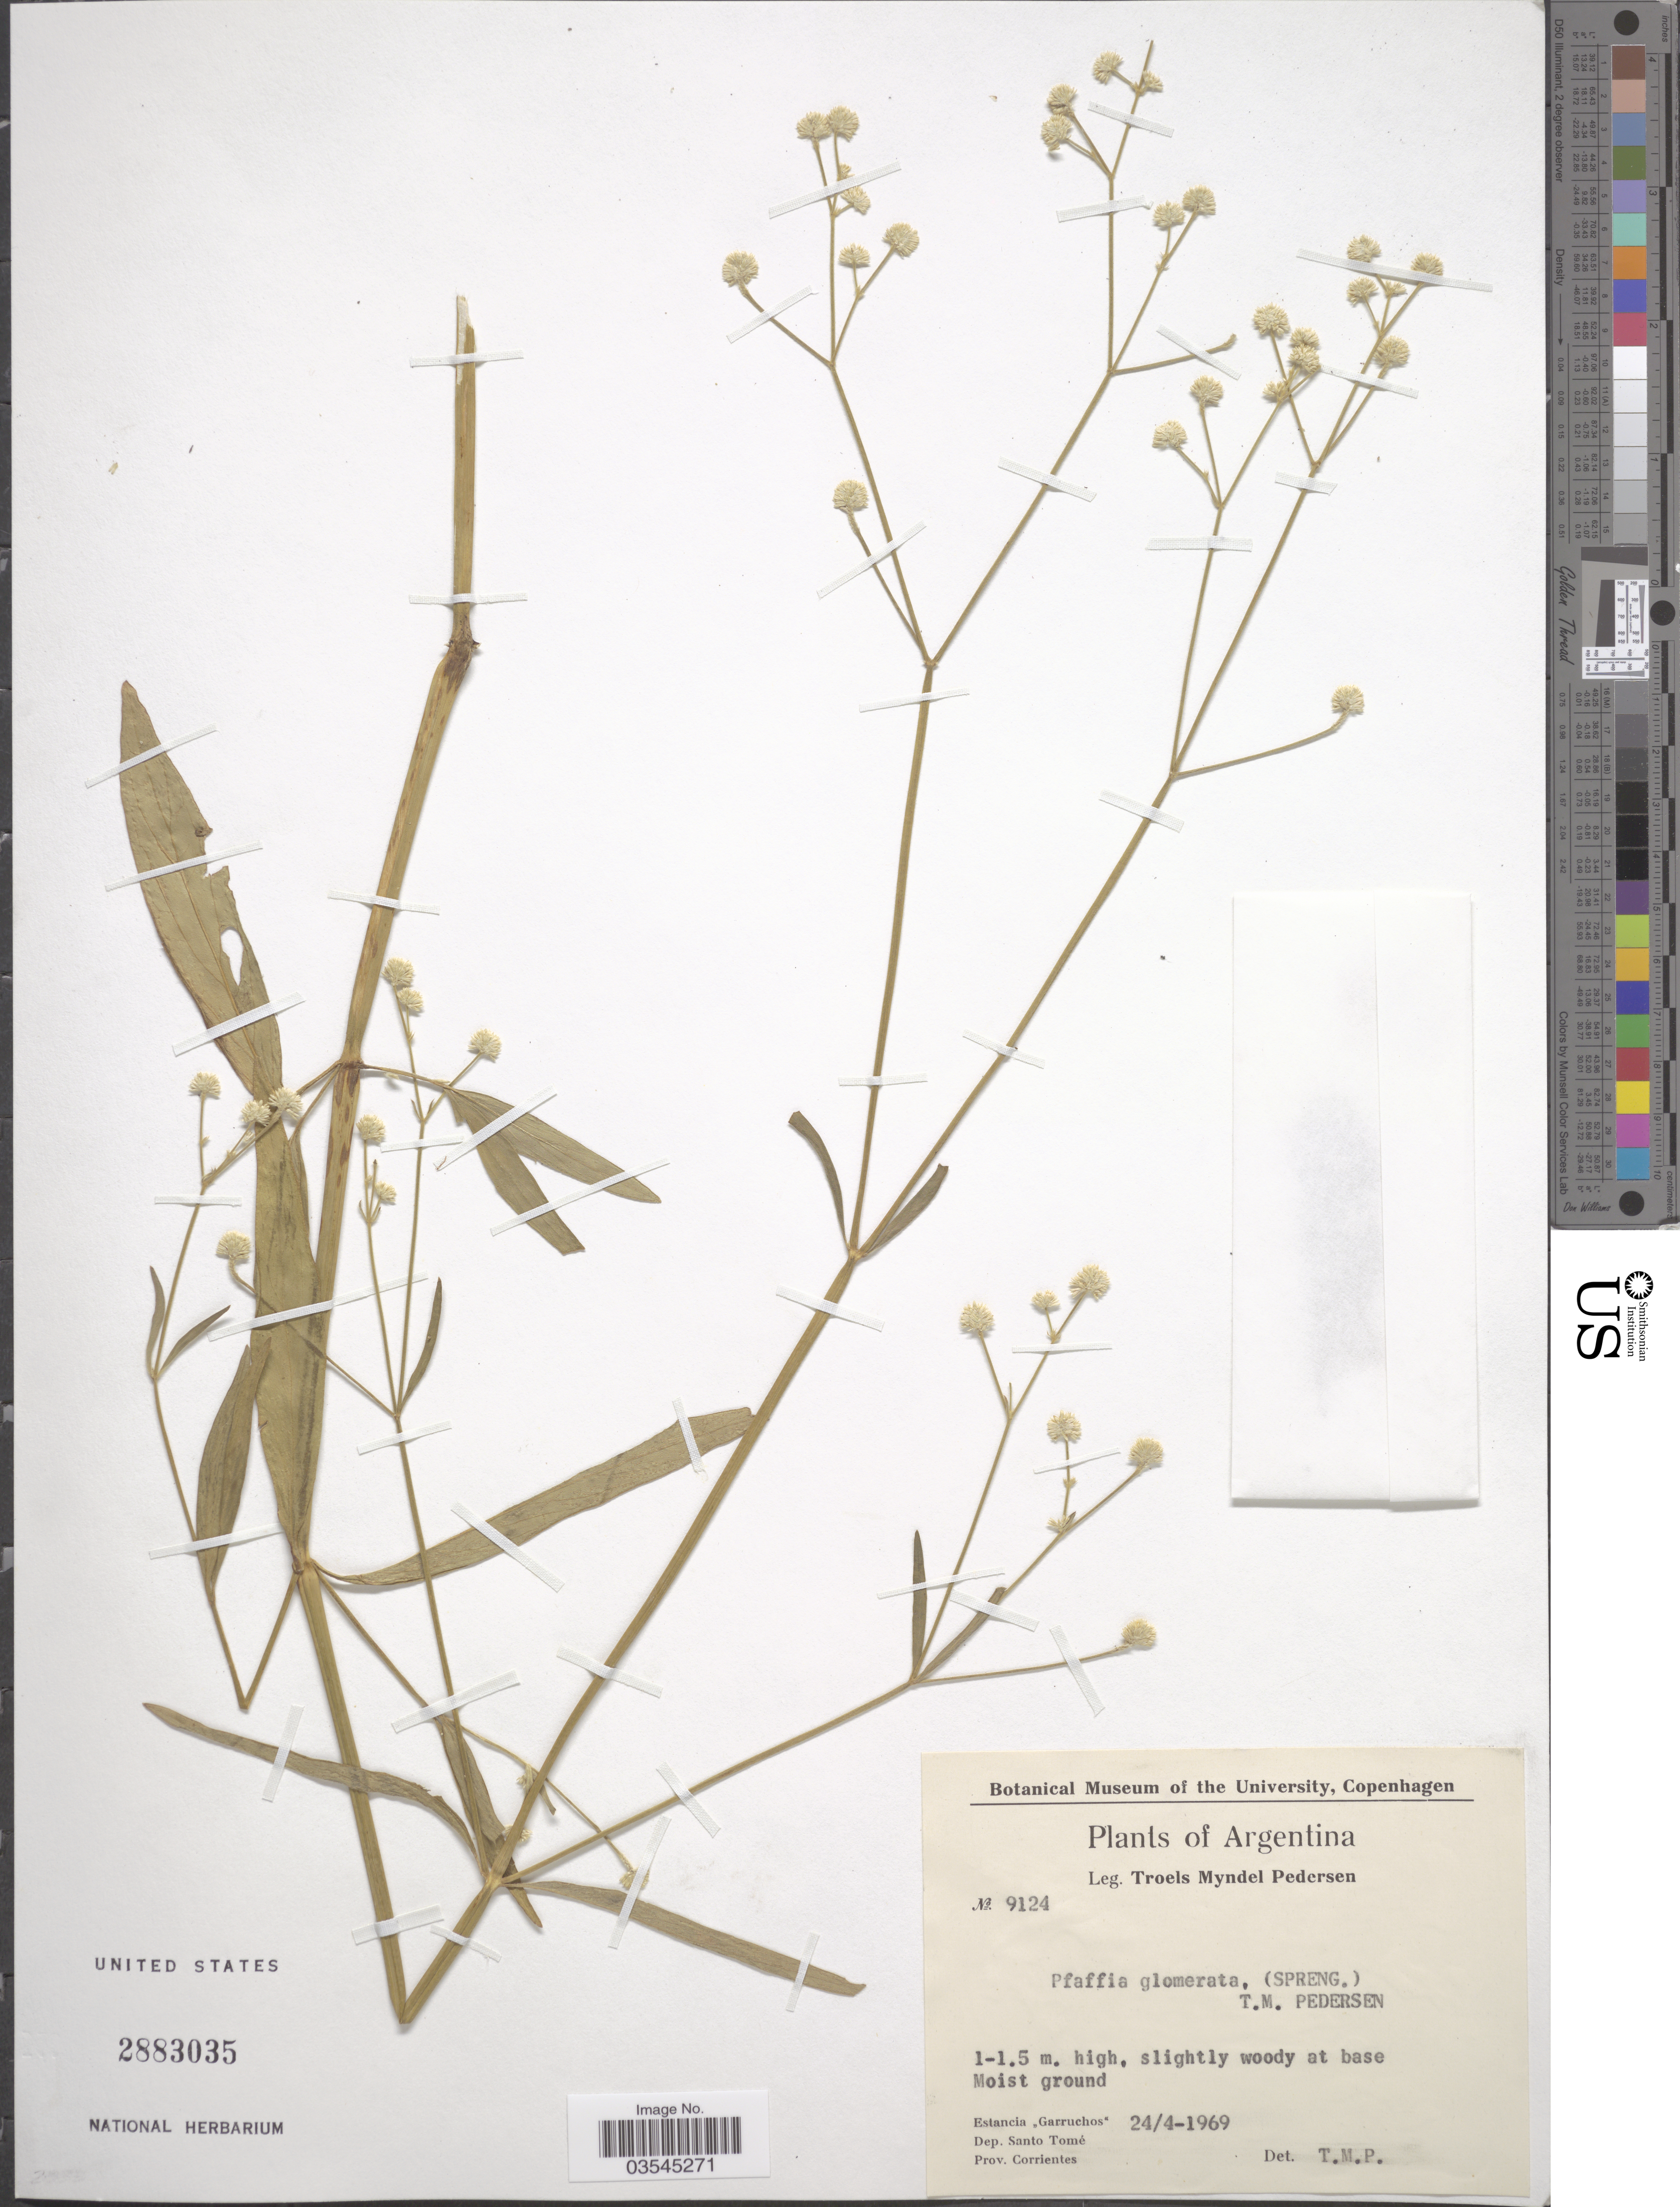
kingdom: Plantae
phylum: Tracheophyta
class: Magnoliopsida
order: Caryophyllales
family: Amaranthaceae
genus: Pfaffia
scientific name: Pfaffia glomerata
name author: (Spreng.) Pedersen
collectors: T. Pederson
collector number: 9124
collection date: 1969-04-24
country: Argentina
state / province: Corrientes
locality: Estancia "Garruchos" Dep. Santo Tomé.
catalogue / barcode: US 2883035